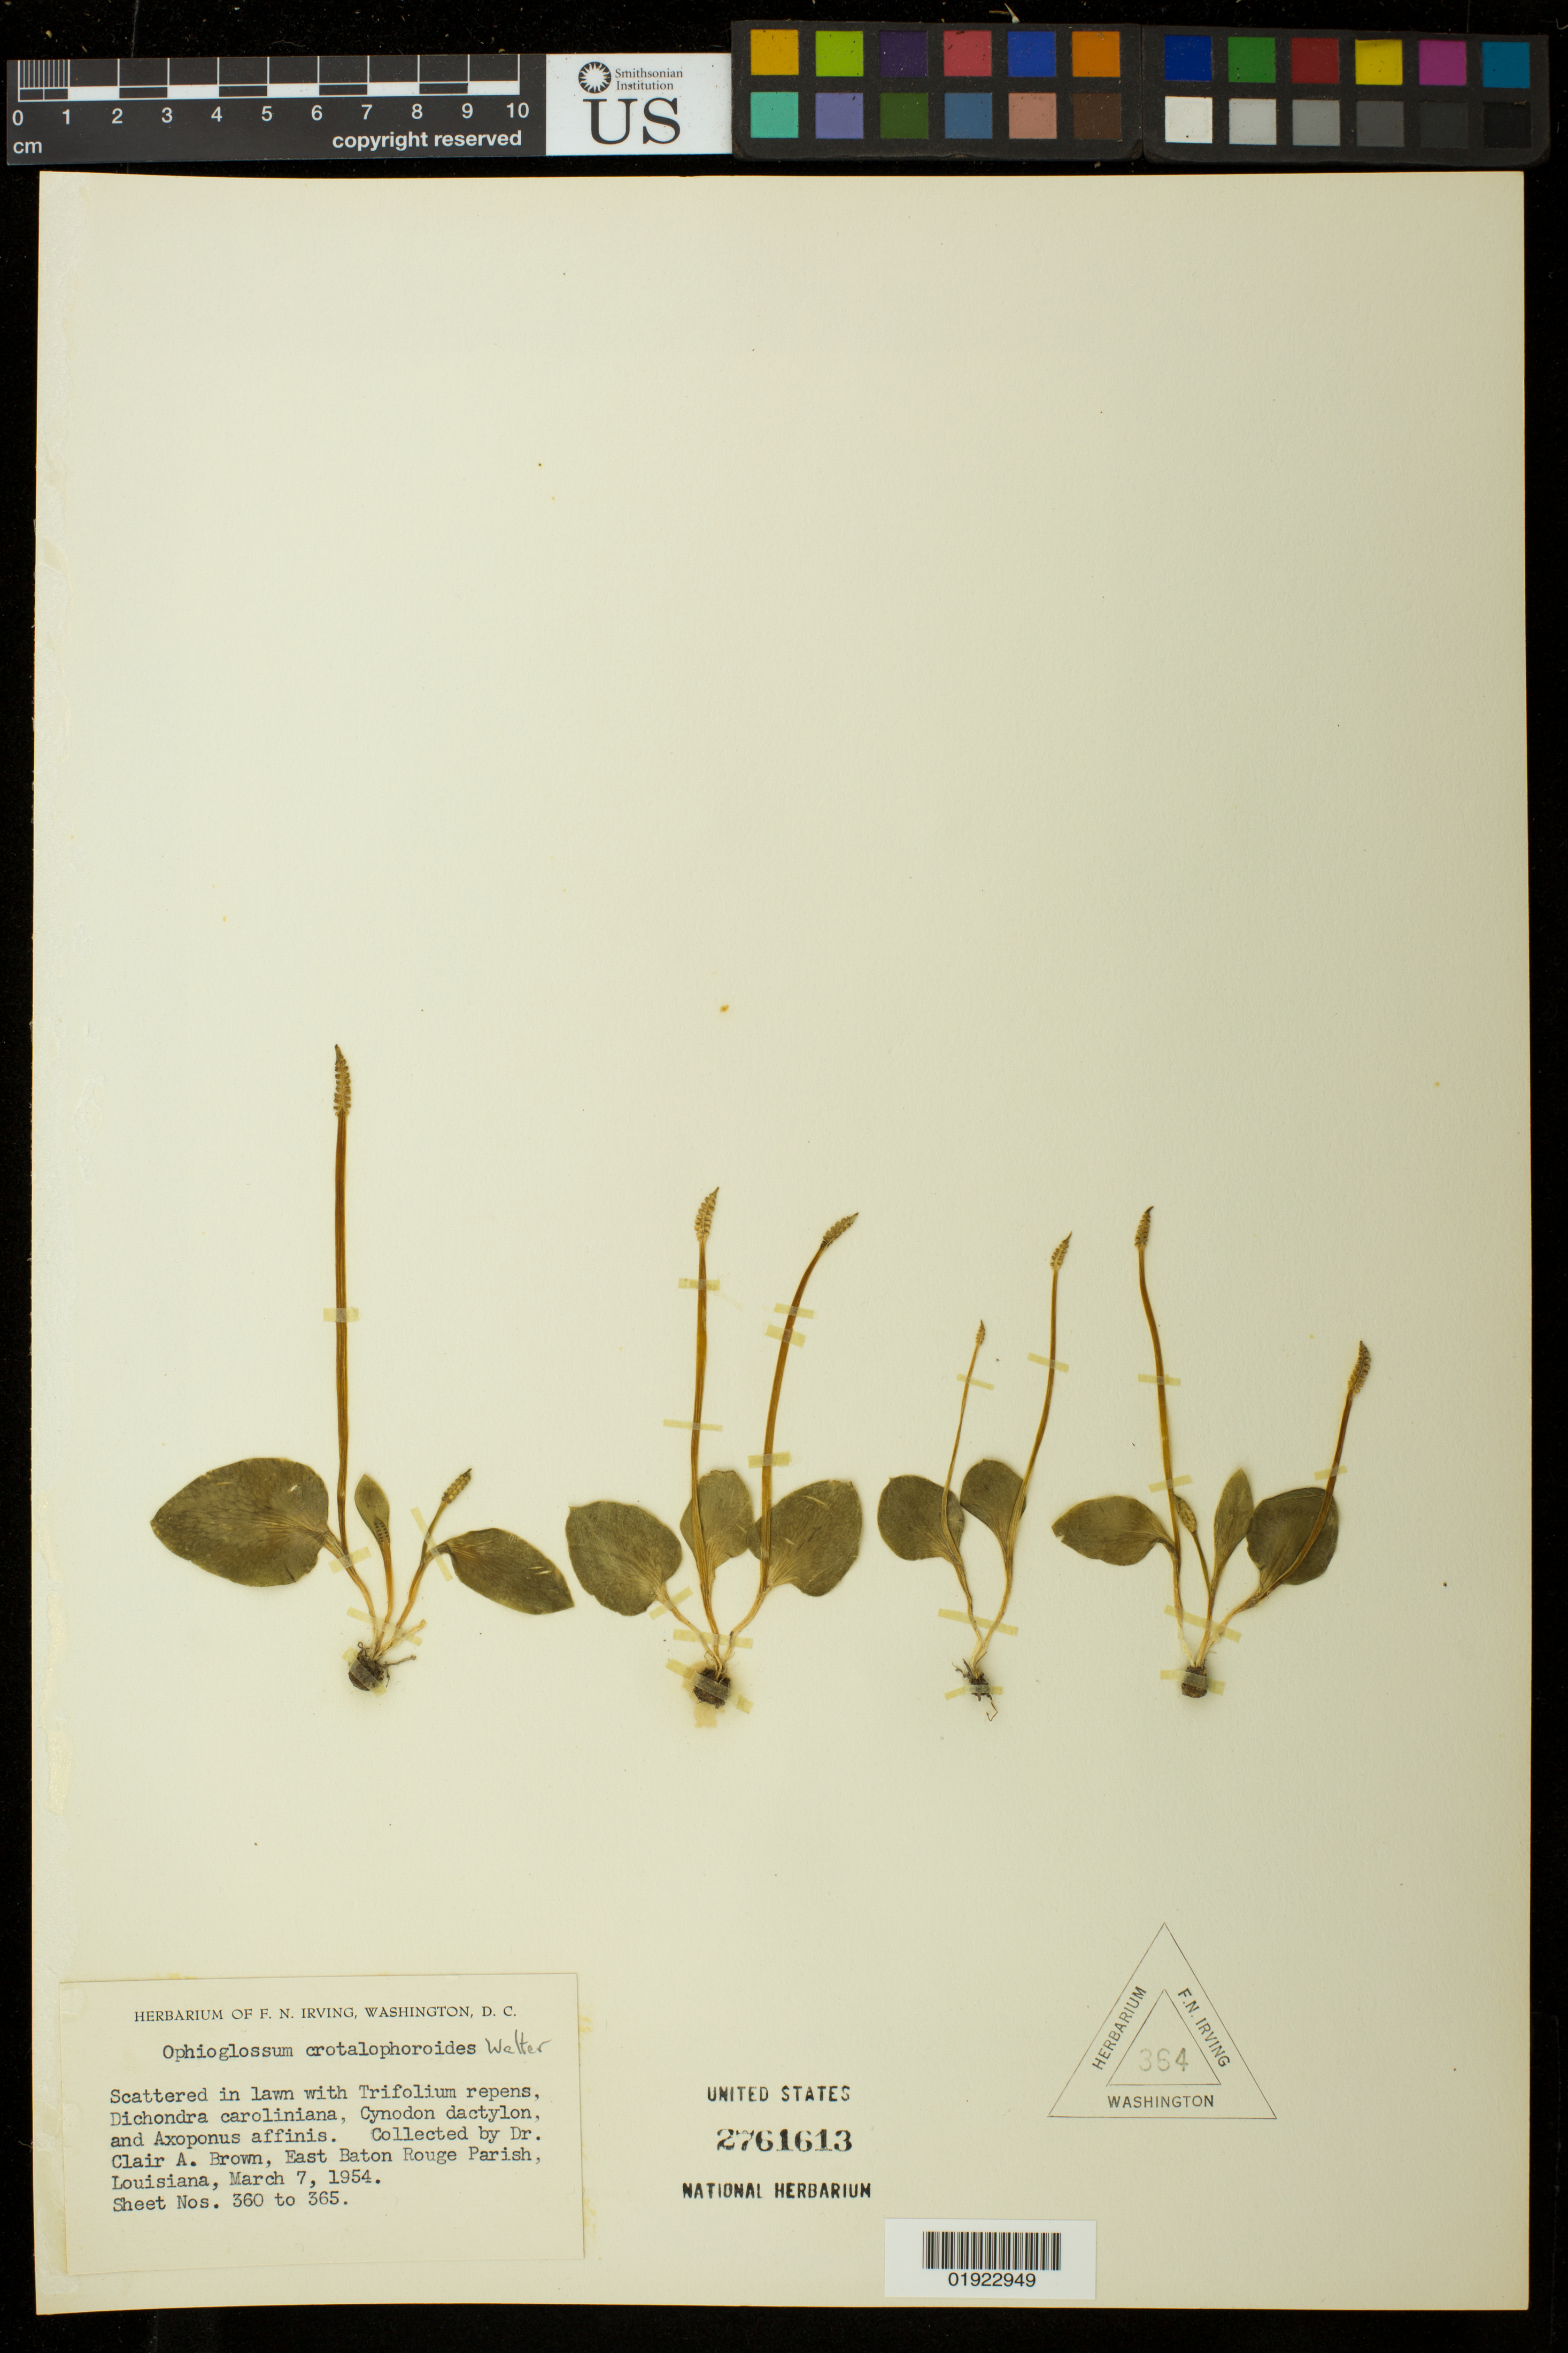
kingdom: Plantae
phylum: Tracheophyta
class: Polypodiopsida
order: Ophioglossales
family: Ophioglossaceae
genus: Ophioglossum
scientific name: Ophioglossum crotalophoroides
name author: Walter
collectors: C. A. Brown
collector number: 364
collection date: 1954-03-07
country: United States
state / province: Louisiana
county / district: East Baton Rouge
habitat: Scattered in lawn.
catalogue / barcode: US 2761613